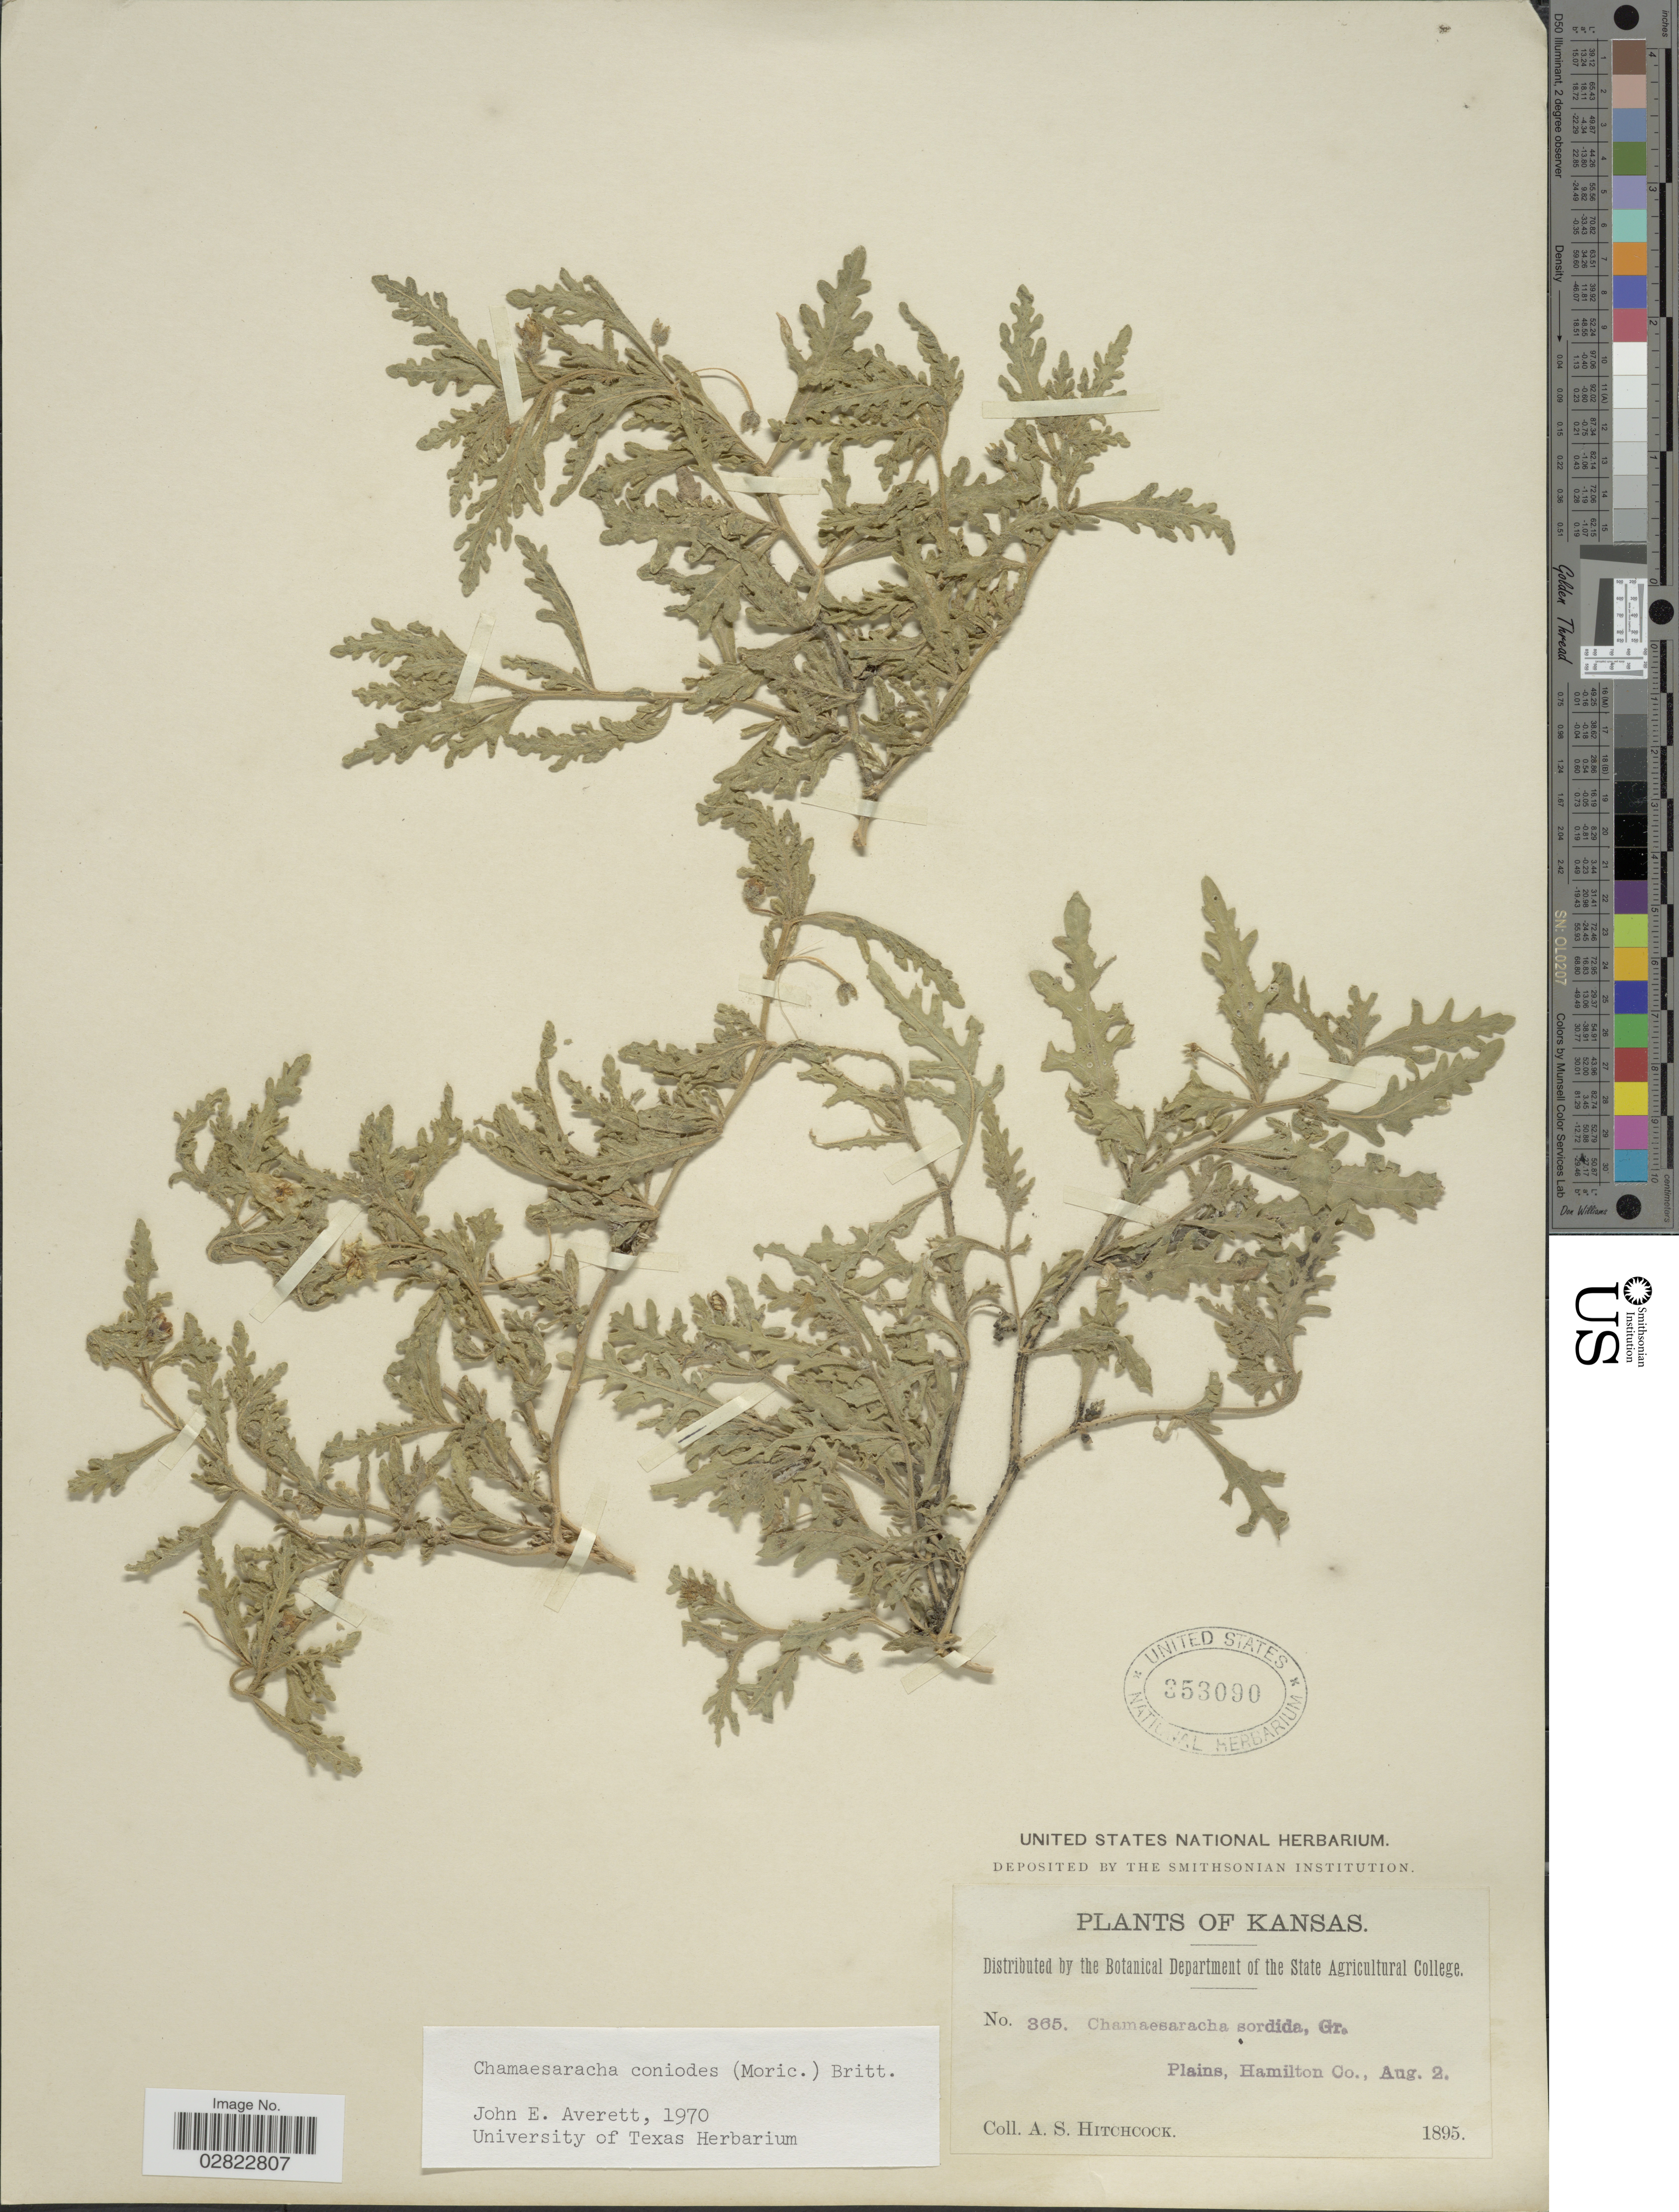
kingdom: Plantae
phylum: Tracheophyta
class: Magnoliopsida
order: Solanales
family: Solanaceae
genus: Chamaesaracha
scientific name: Chamaesaracha coniodes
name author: (Moric. ex Dunal) Britton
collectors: A. S. Hitchcock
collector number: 365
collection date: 1895-08-02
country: United States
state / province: Kansas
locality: Plains, Hamilton Co.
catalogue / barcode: US 353090